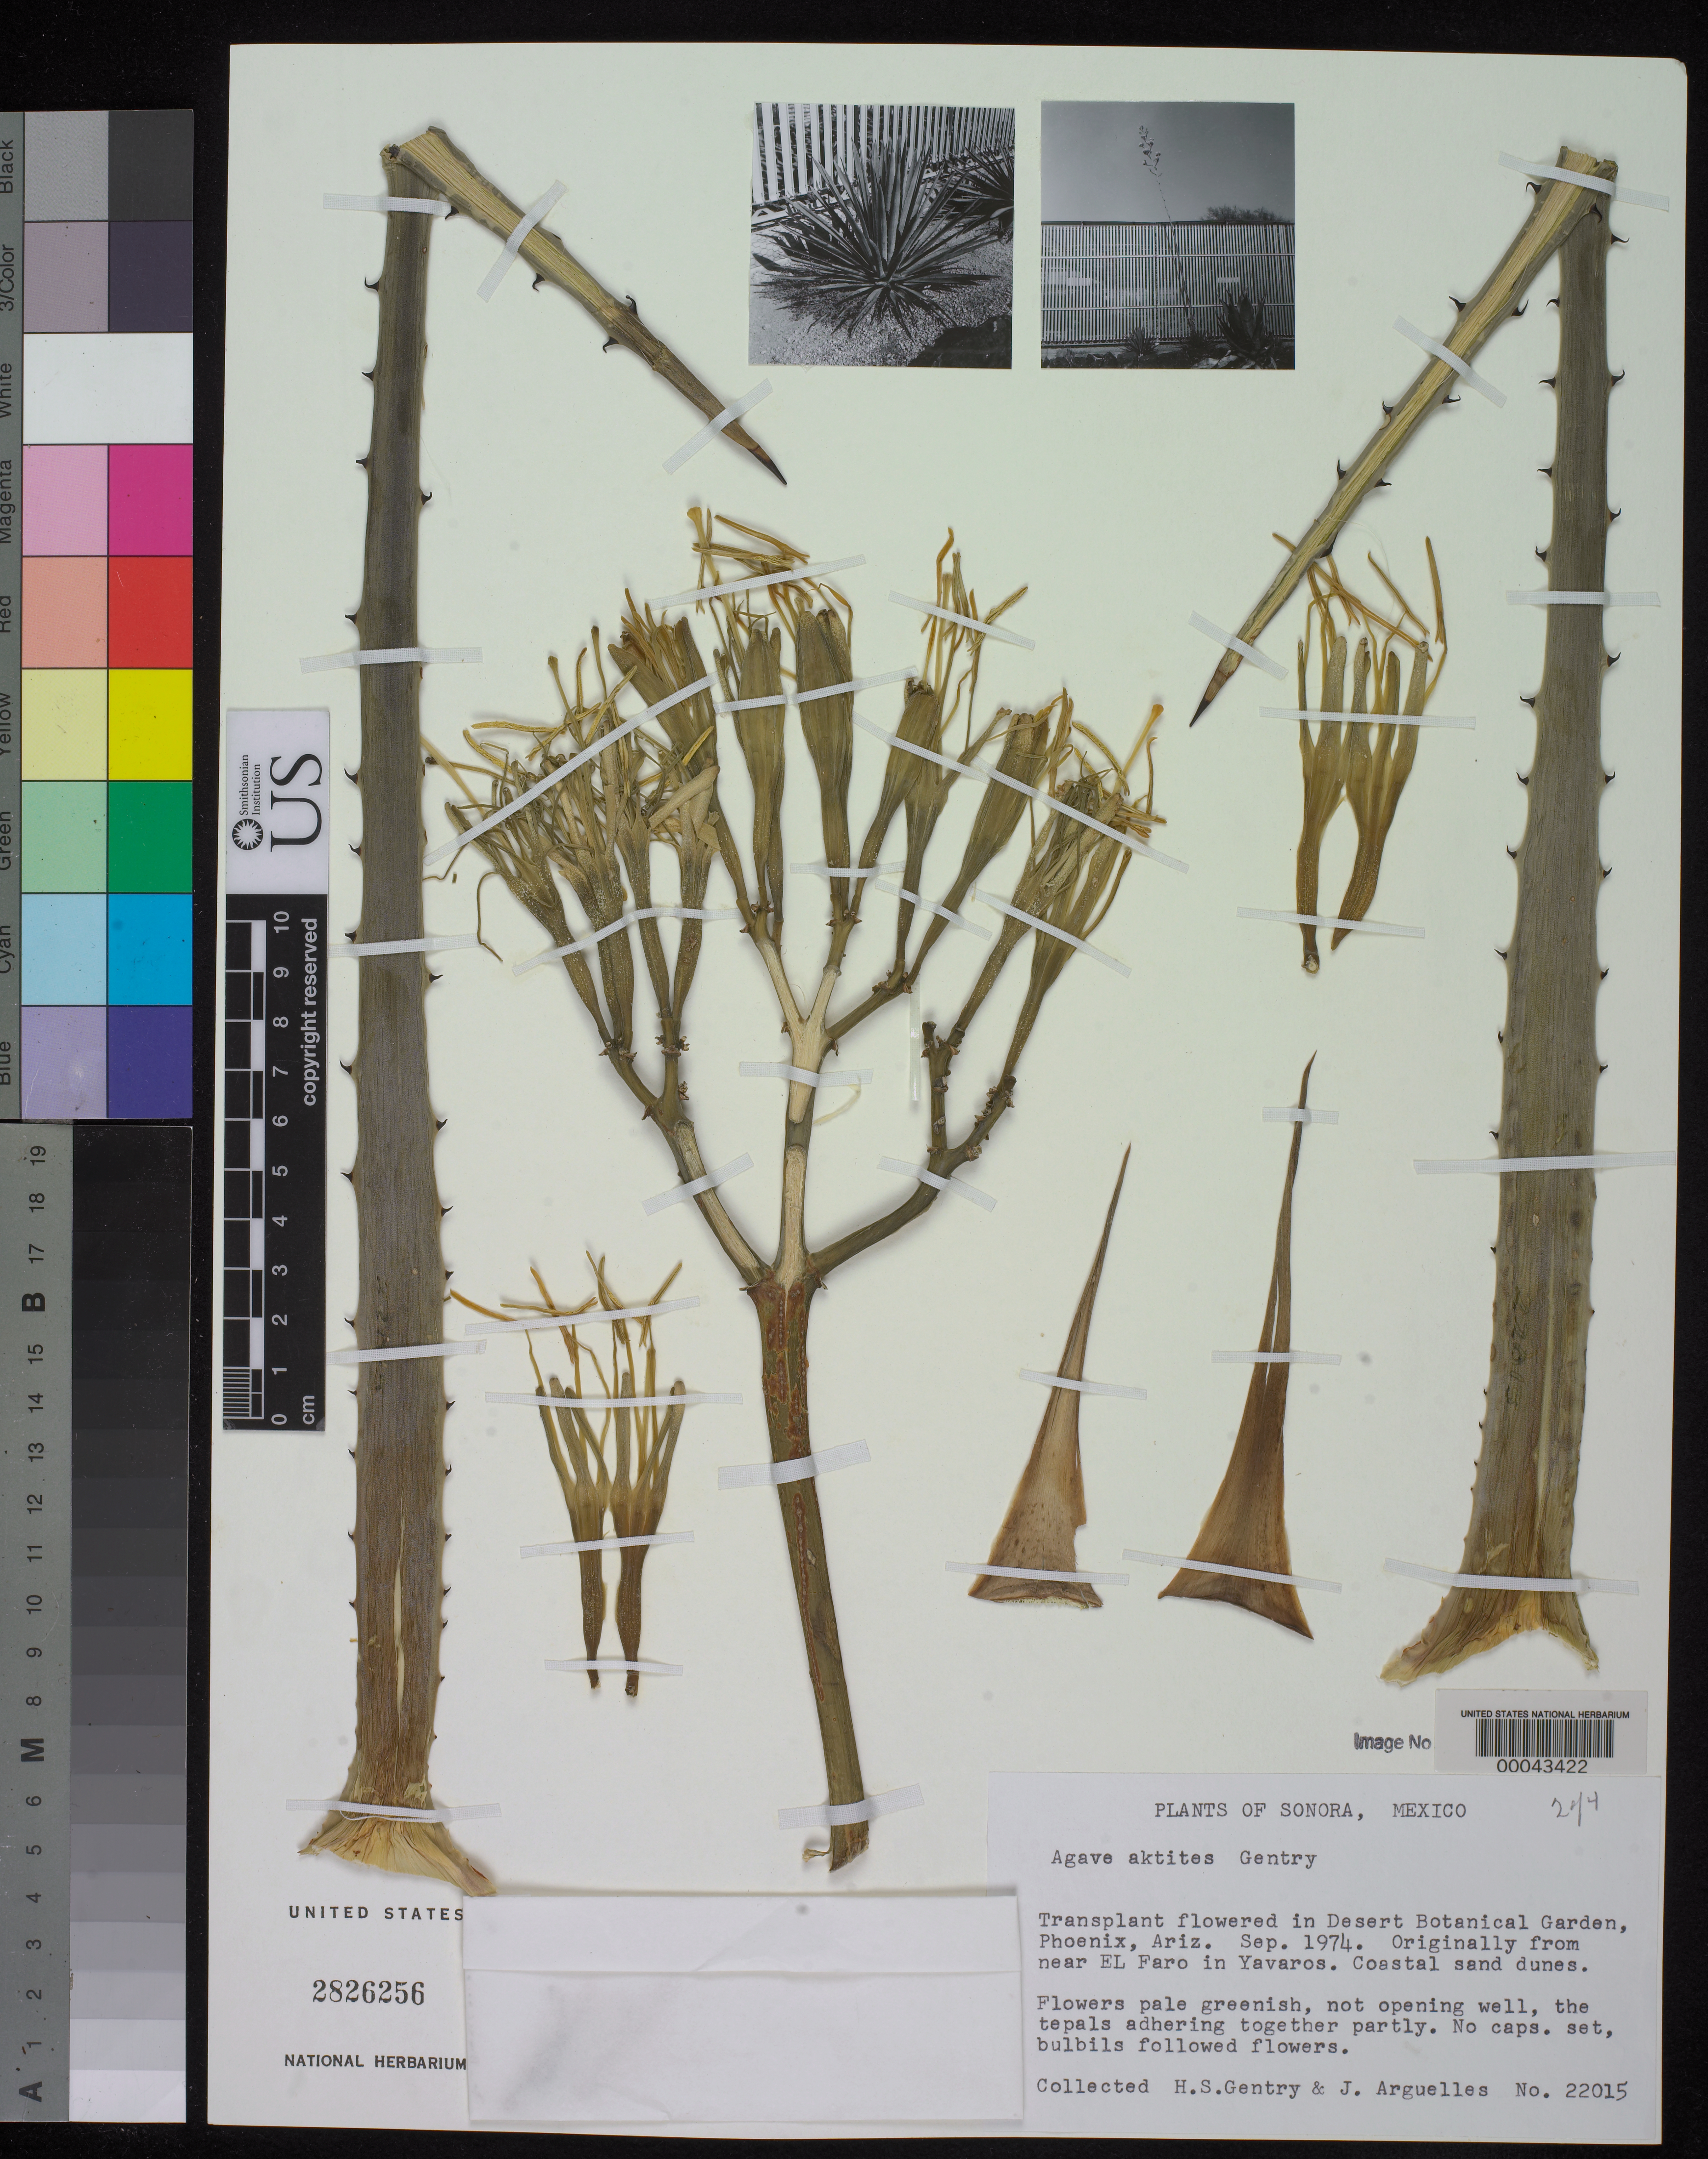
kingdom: Plantae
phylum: Tracheophyta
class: Liliopsida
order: Asparagales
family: Asparagaceae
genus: Agave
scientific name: Agave aktites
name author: Gentry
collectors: H. S. Gentry & J. Arguelles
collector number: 22015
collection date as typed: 19 Oct 1966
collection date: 1966-10-19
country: Mexico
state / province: Sonora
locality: Near el faro, yavaros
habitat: Coastal sand dunes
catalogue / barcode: US 2826256